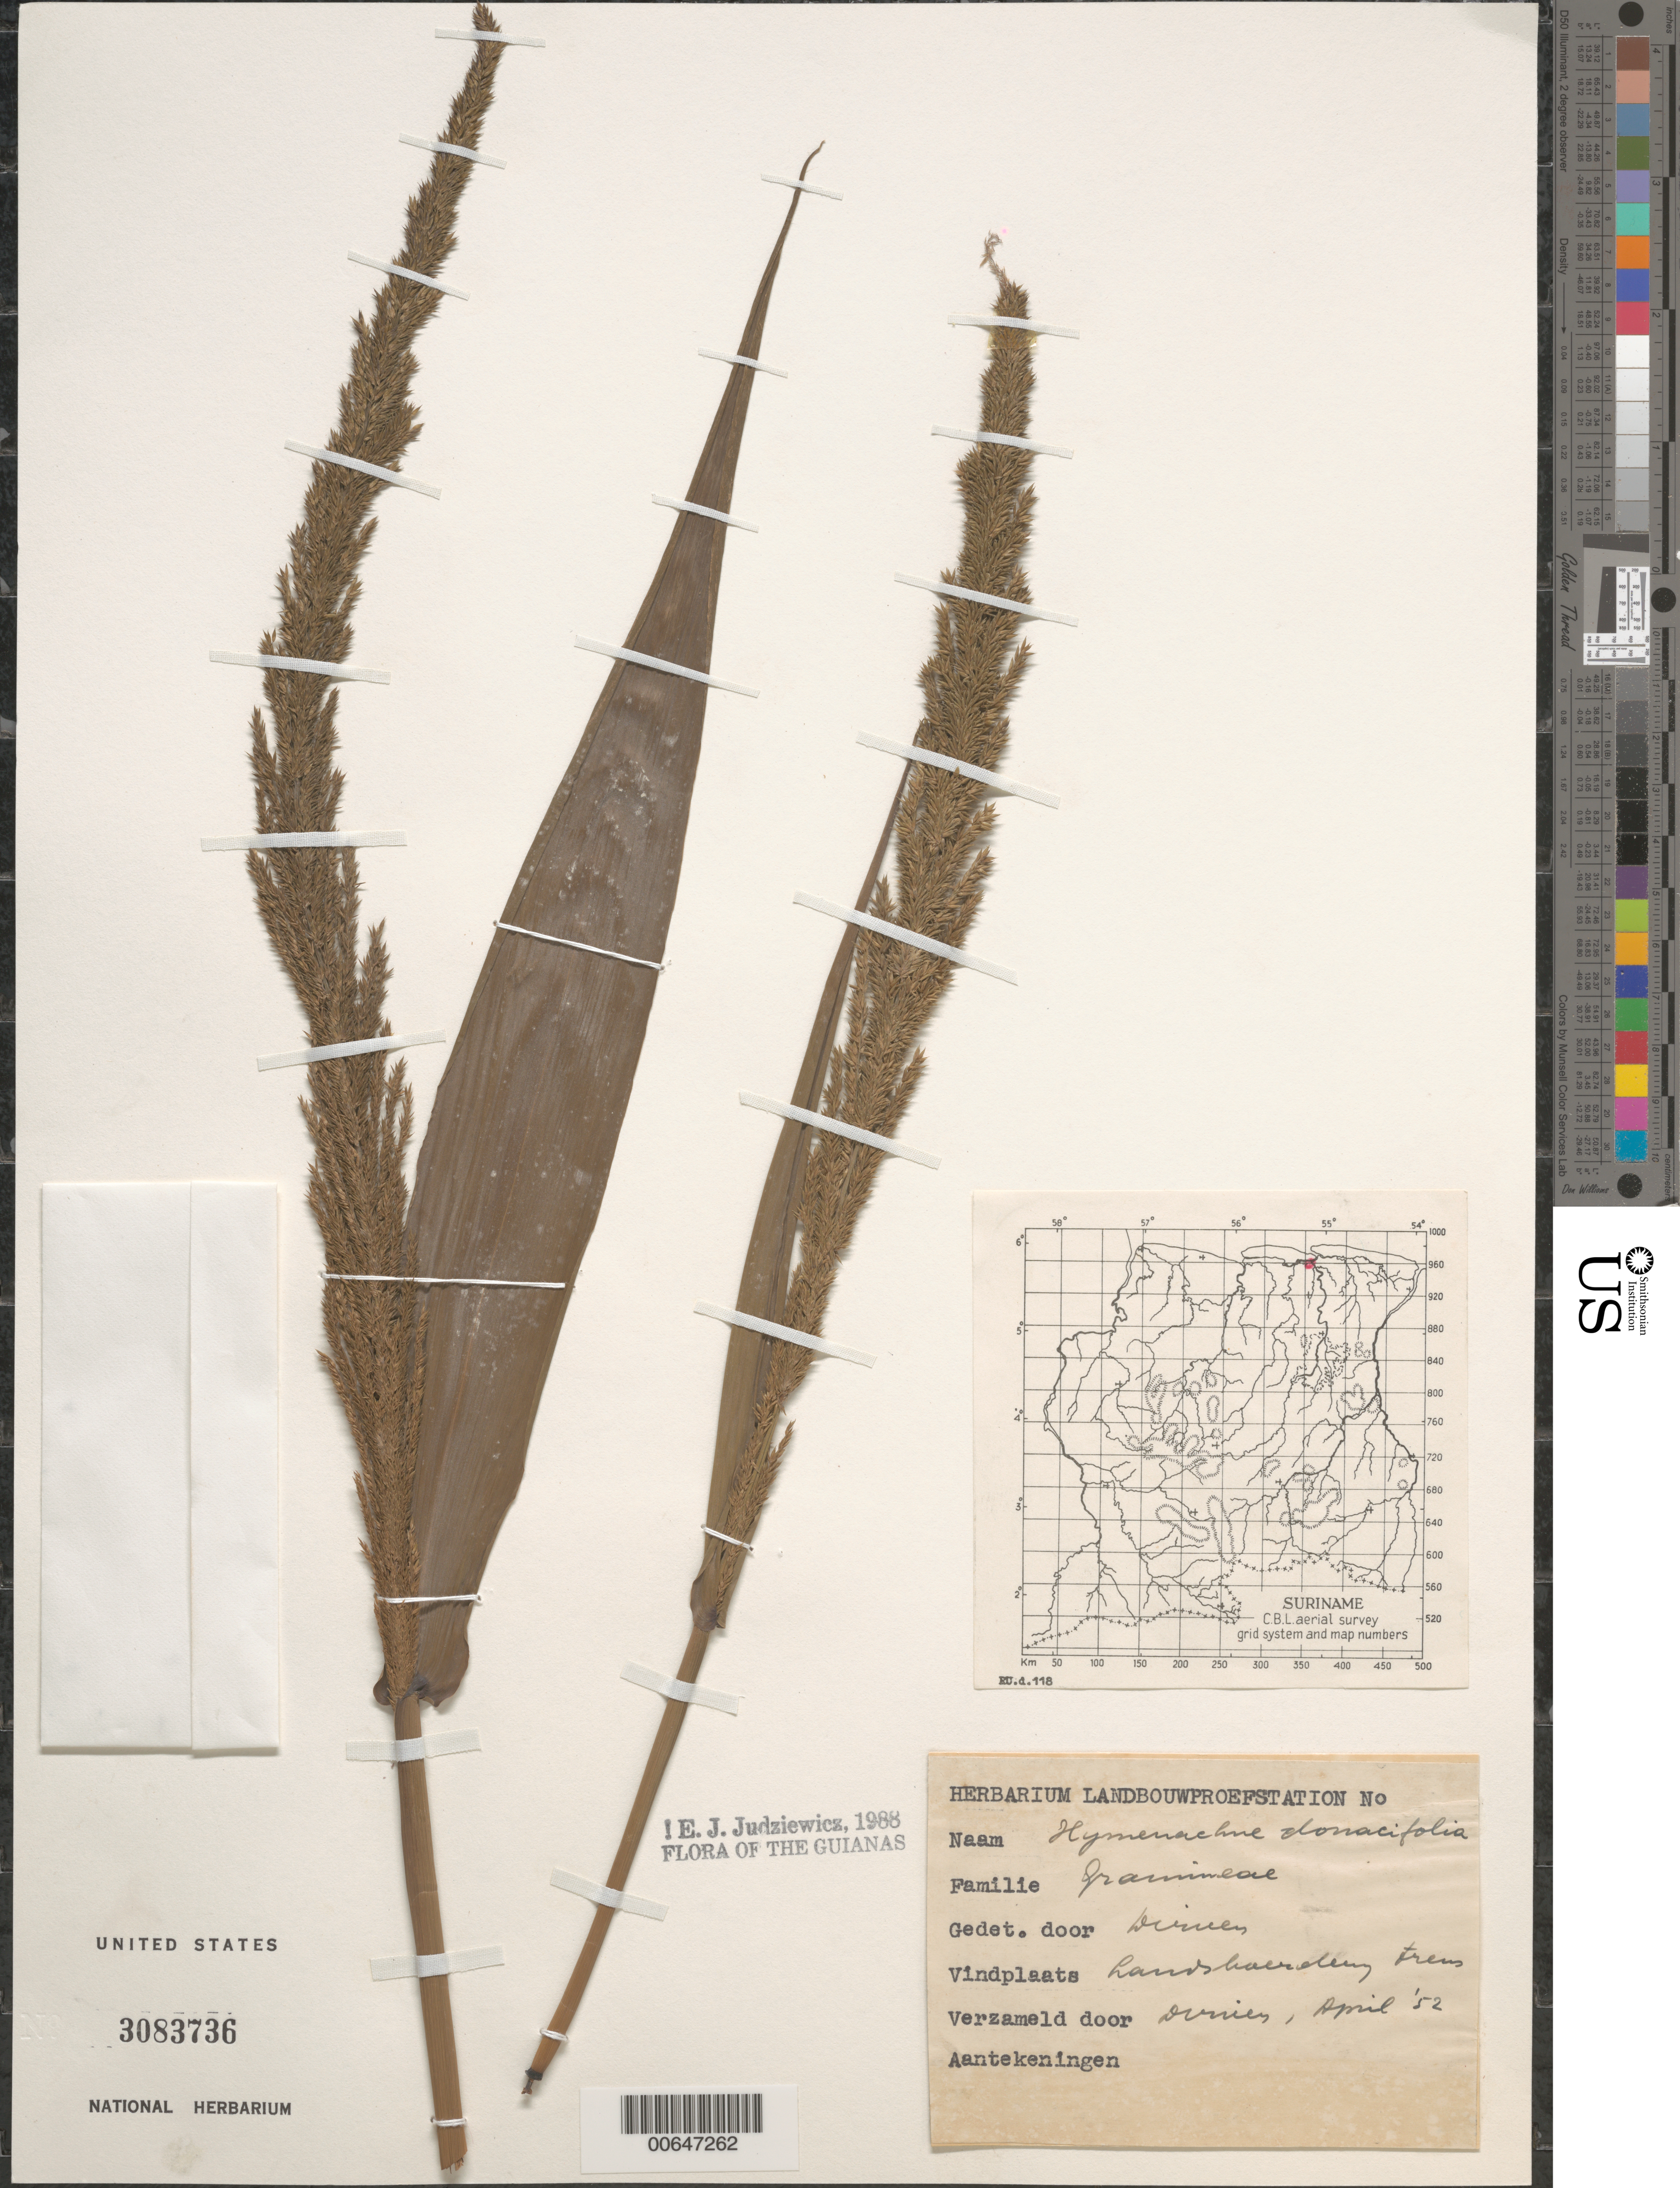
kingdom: Plantae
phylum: Tracheophyta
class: Liliopsida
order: Poales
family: Poaceae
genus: Hymenachne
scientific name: Hymenachne donacifolia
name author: (Raddi) Chase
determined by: Judziewicz, E. J.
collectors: J. Dirven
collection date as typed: Apr-52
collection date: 1952-04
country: Suriname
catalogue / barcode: US 3083736